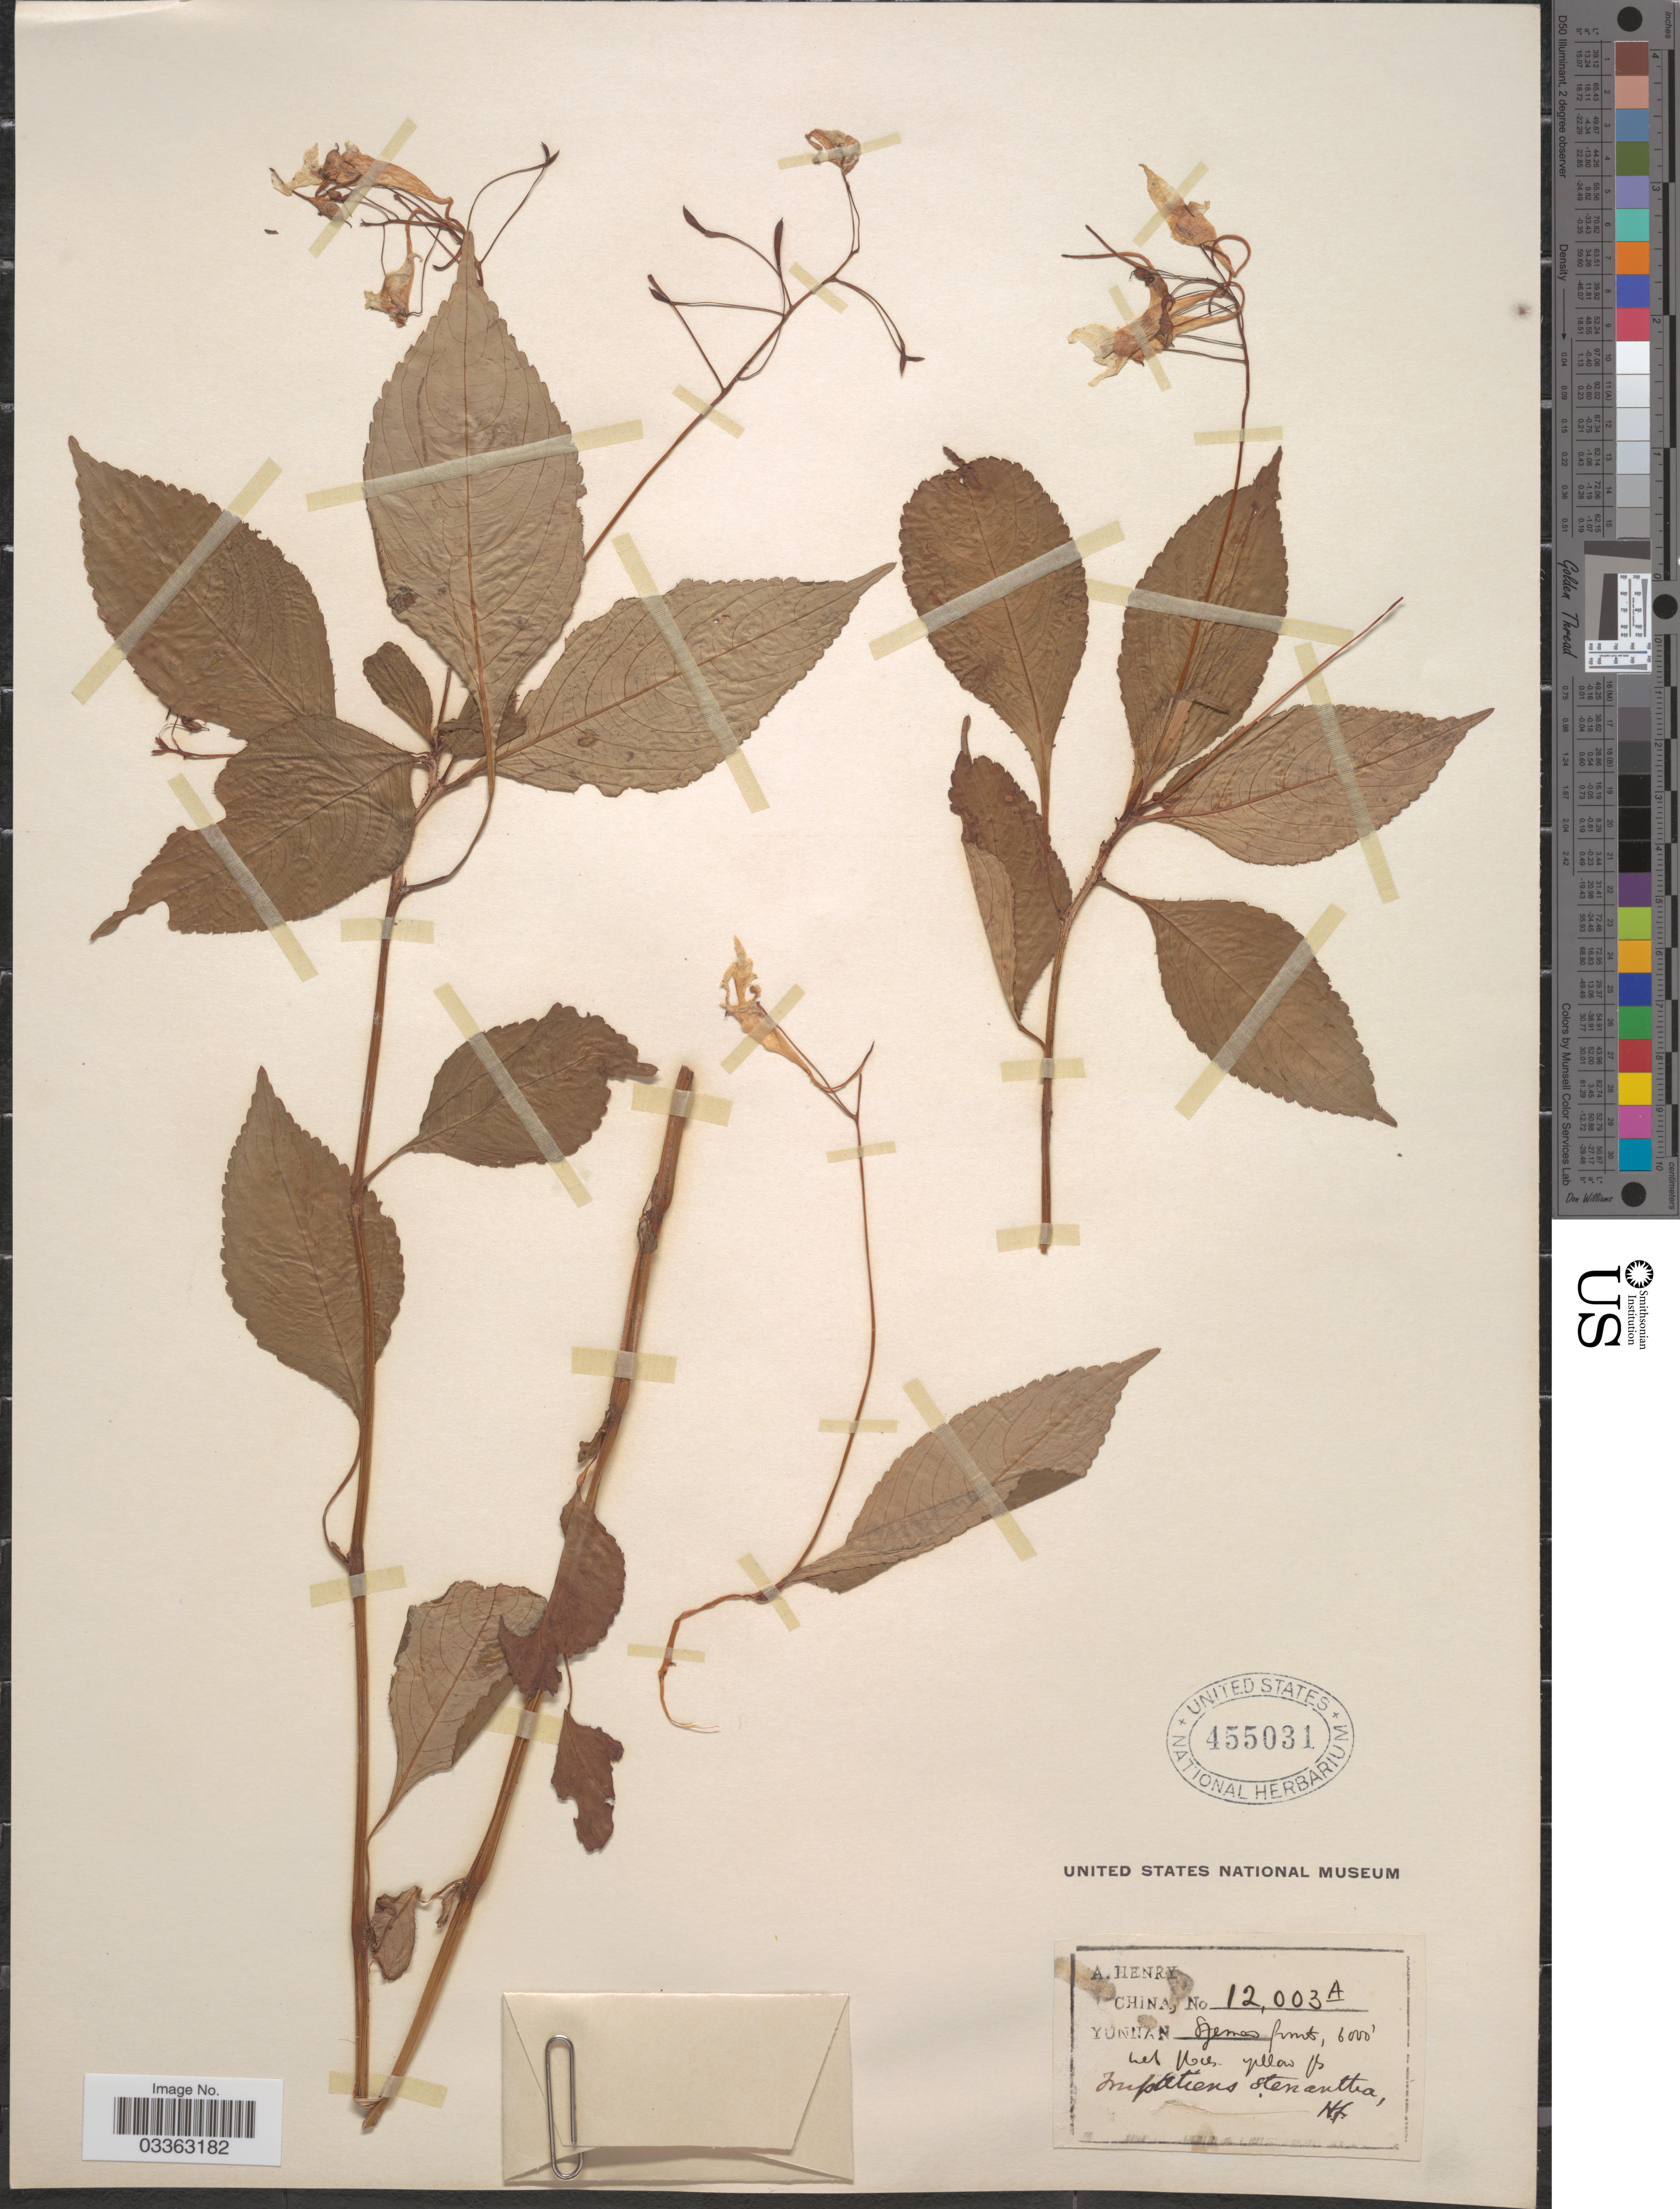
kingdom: Plantae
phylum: Tracheophyta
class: Magnoliopsida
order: Ericales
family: Balsaminaceae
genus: Impatiens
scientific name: Impatiens stenantha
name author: Hook. f.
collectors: A. Henry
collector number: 12003 A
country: China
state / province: Yunnan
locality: Szemoa.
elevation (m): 1829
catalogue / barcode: US 455031